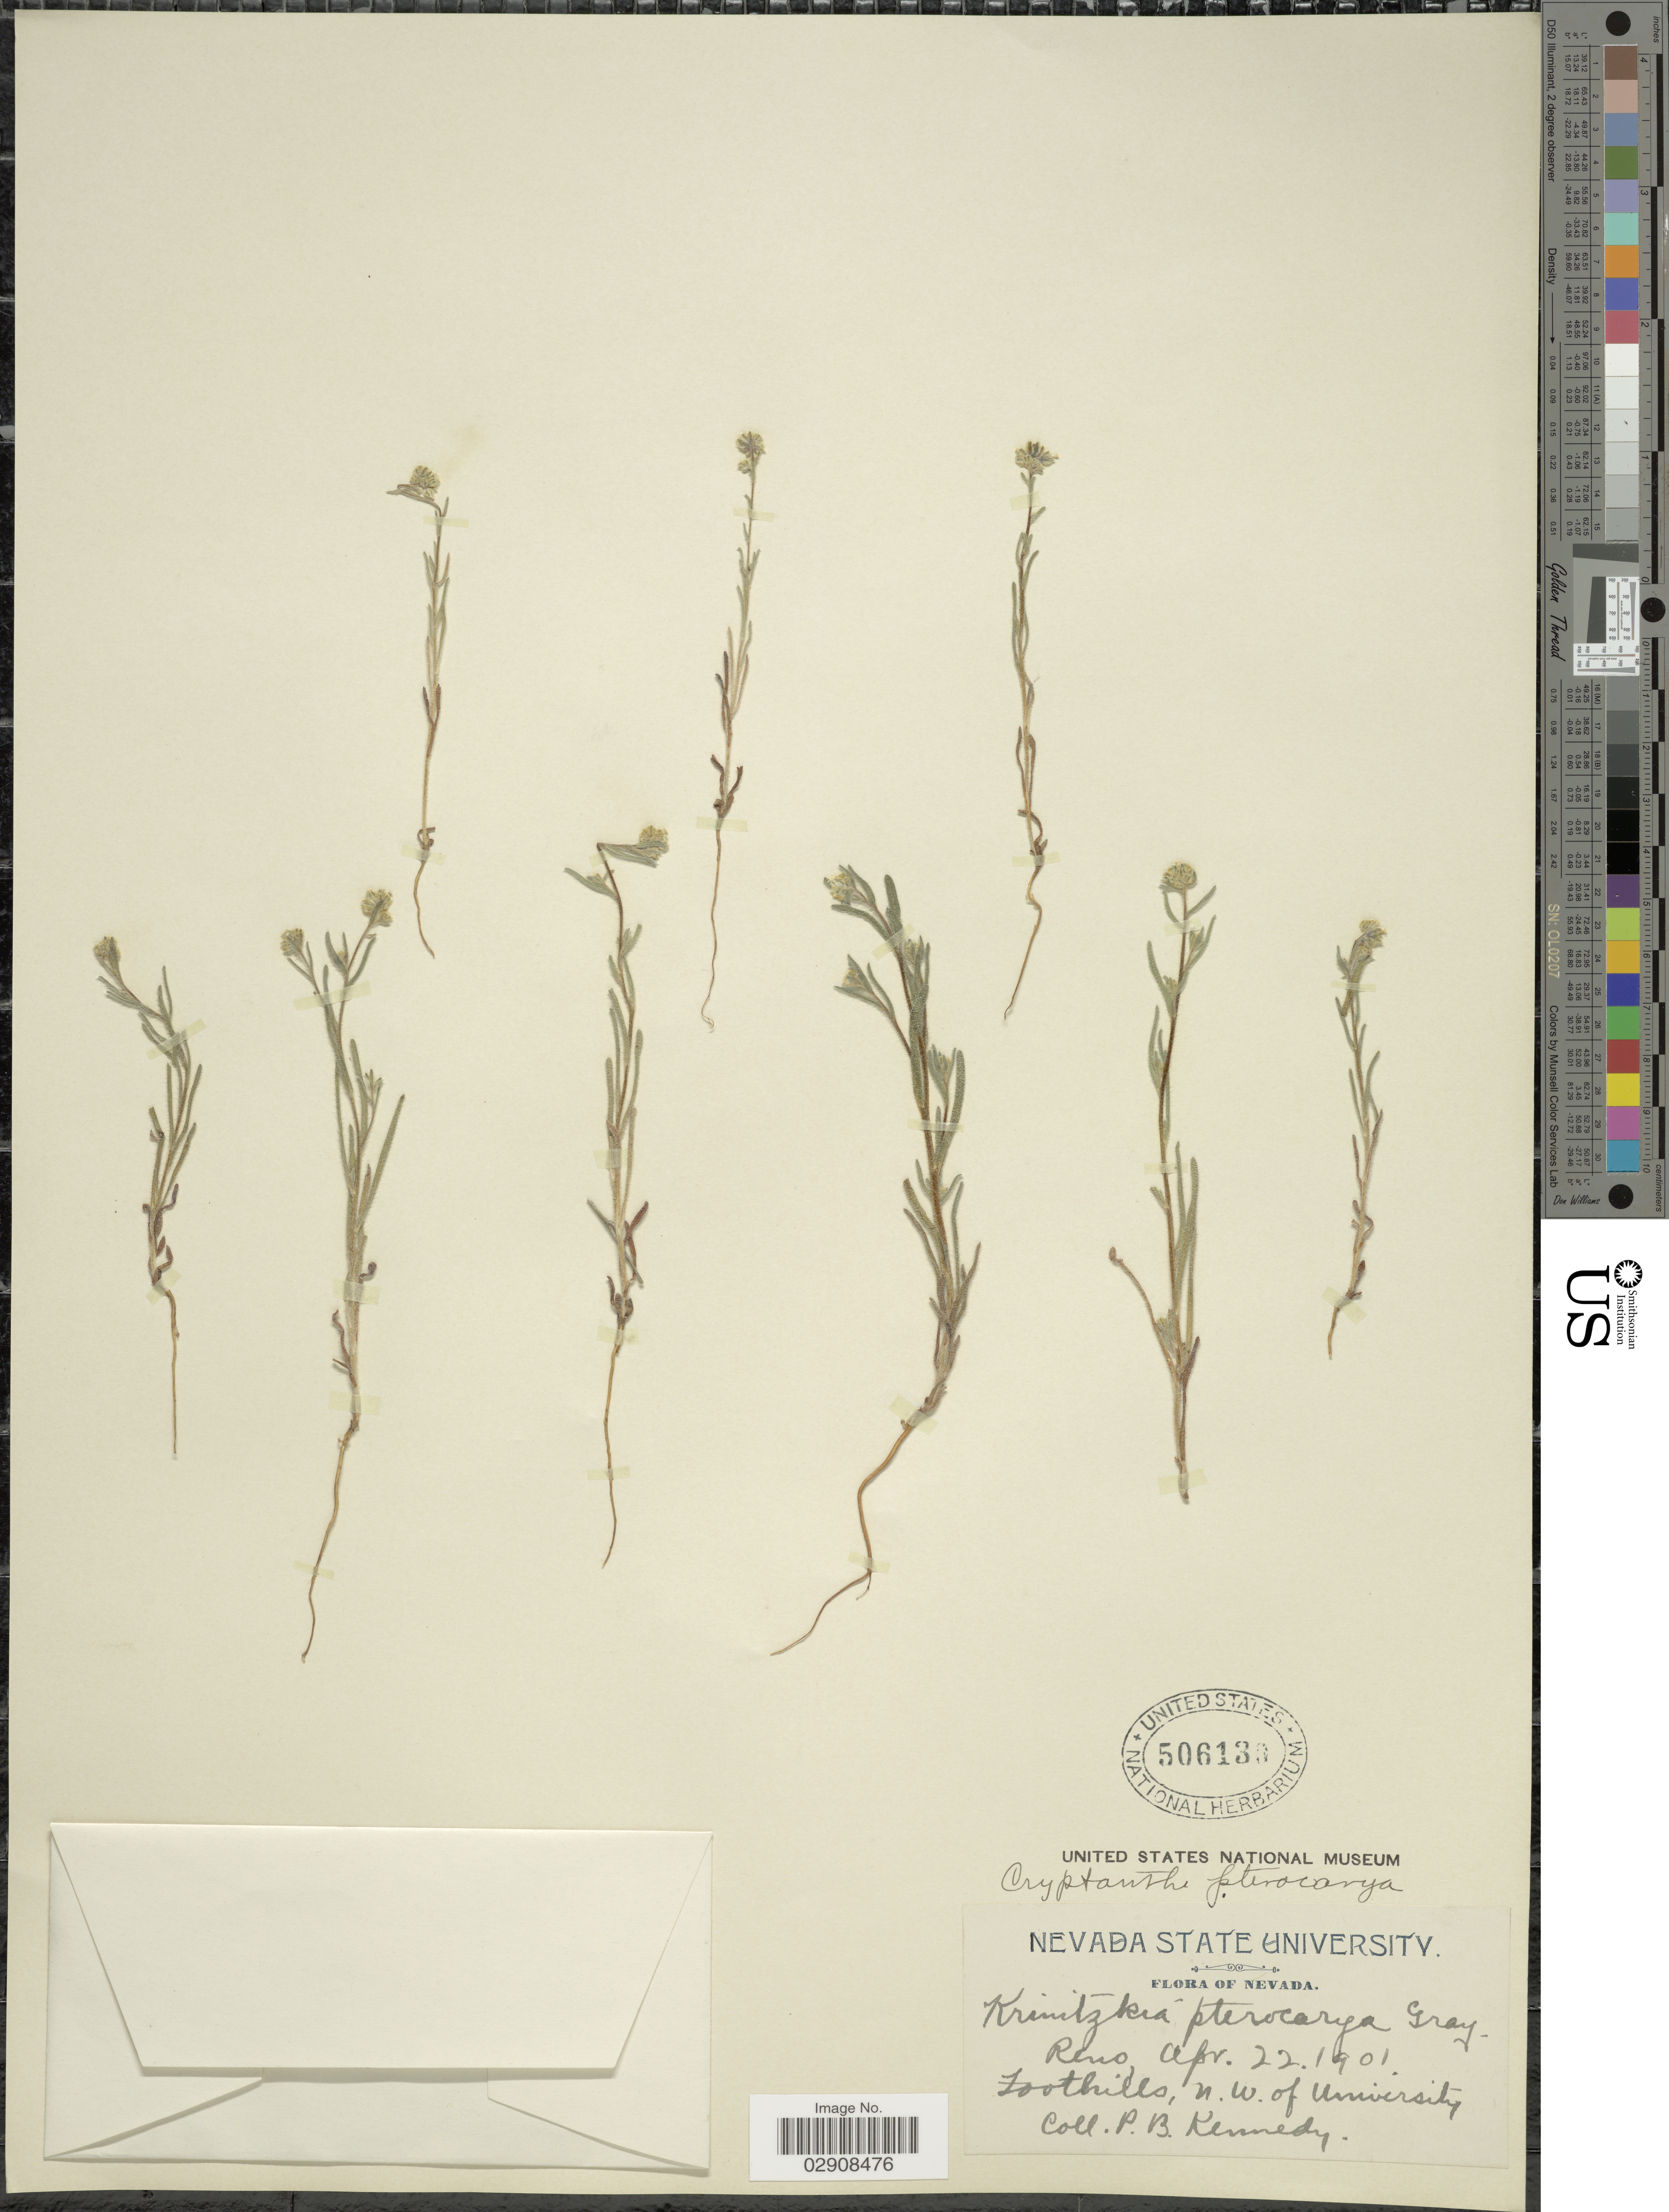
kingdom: Plantae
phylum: Tracheophyta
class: Magnoliopsida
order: Boraginales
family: Boraginaceae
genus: Cryptantha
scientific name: Cryptantha pterocarya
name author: (Torr.) Greene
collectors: P. B. Kennedy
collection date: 1901-04-22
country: United States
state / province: Nevada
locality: Reno. Foothills, n.w. of University.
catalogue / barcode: US 506130